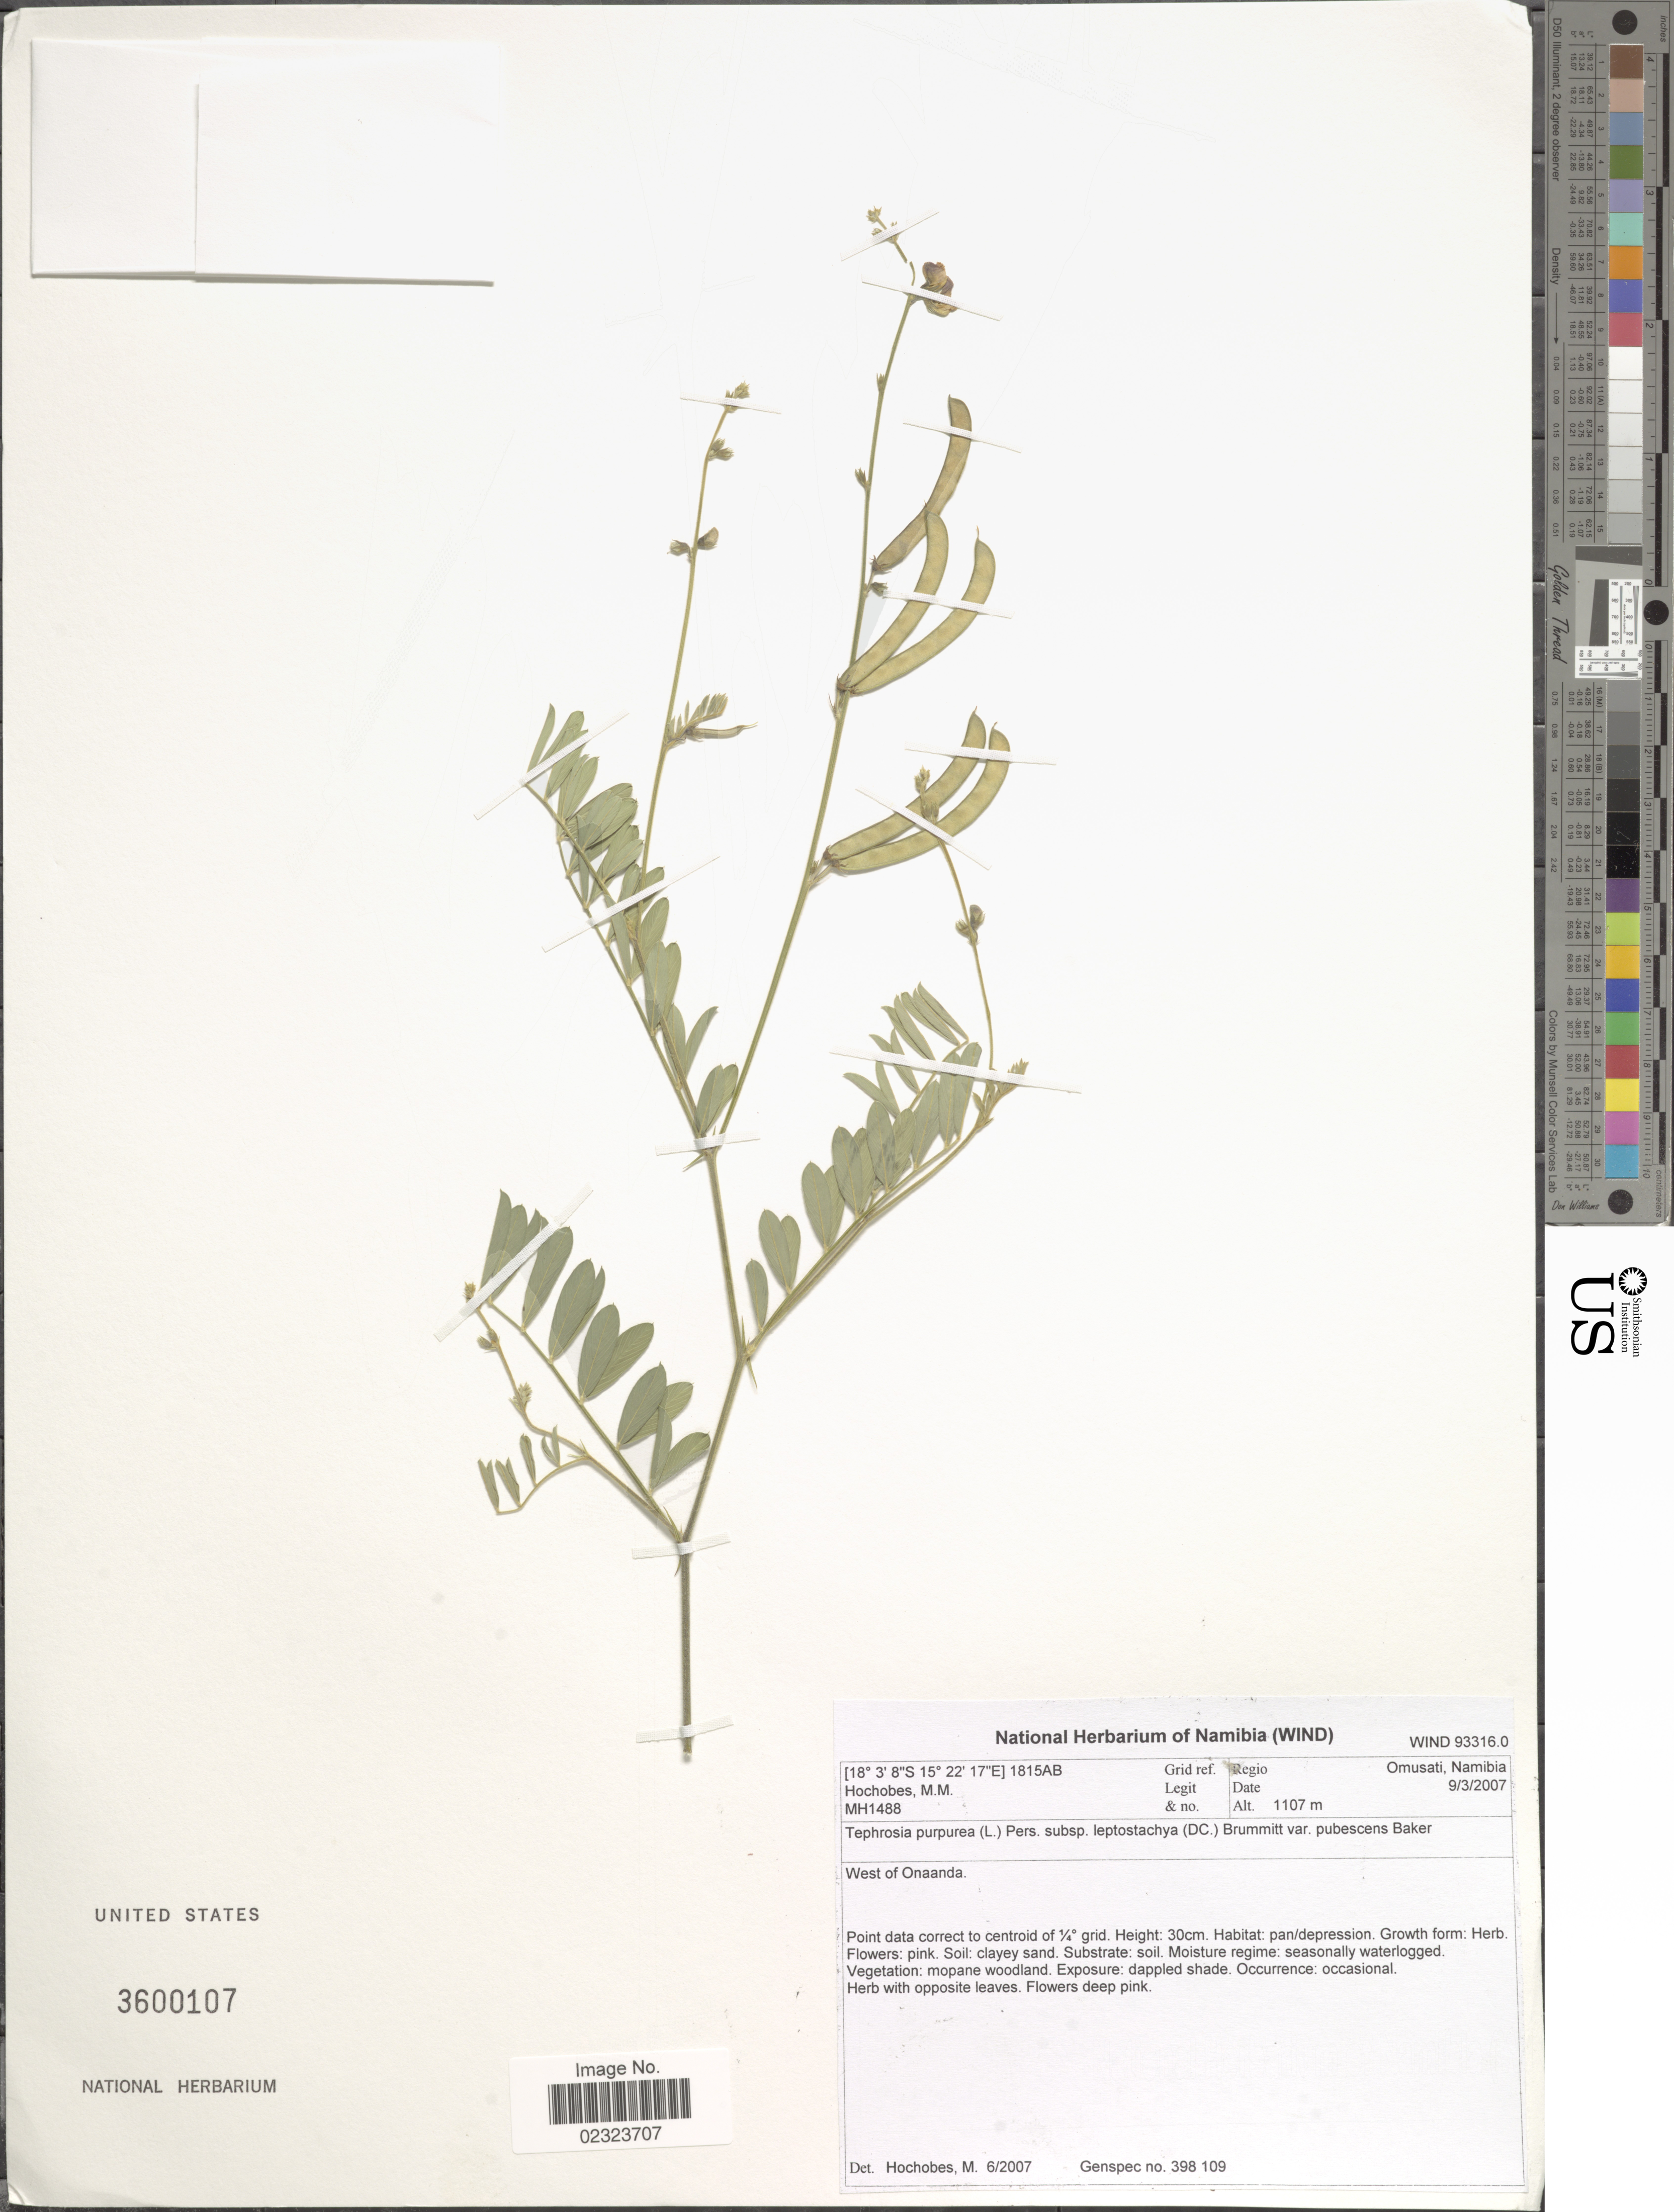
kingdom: Plantae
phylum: Tracheophyta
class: Magnoliopsida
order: Fabales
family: Fabaceae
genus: Tephrosia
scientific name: Tephrosia purpurea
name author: (L.) Pers.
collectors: M. Hochobes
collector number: MH1488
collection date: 2007-03-09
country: Namibia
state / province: Omusati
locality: West of Onaanda.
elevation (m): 1107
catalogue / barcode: US 3600107